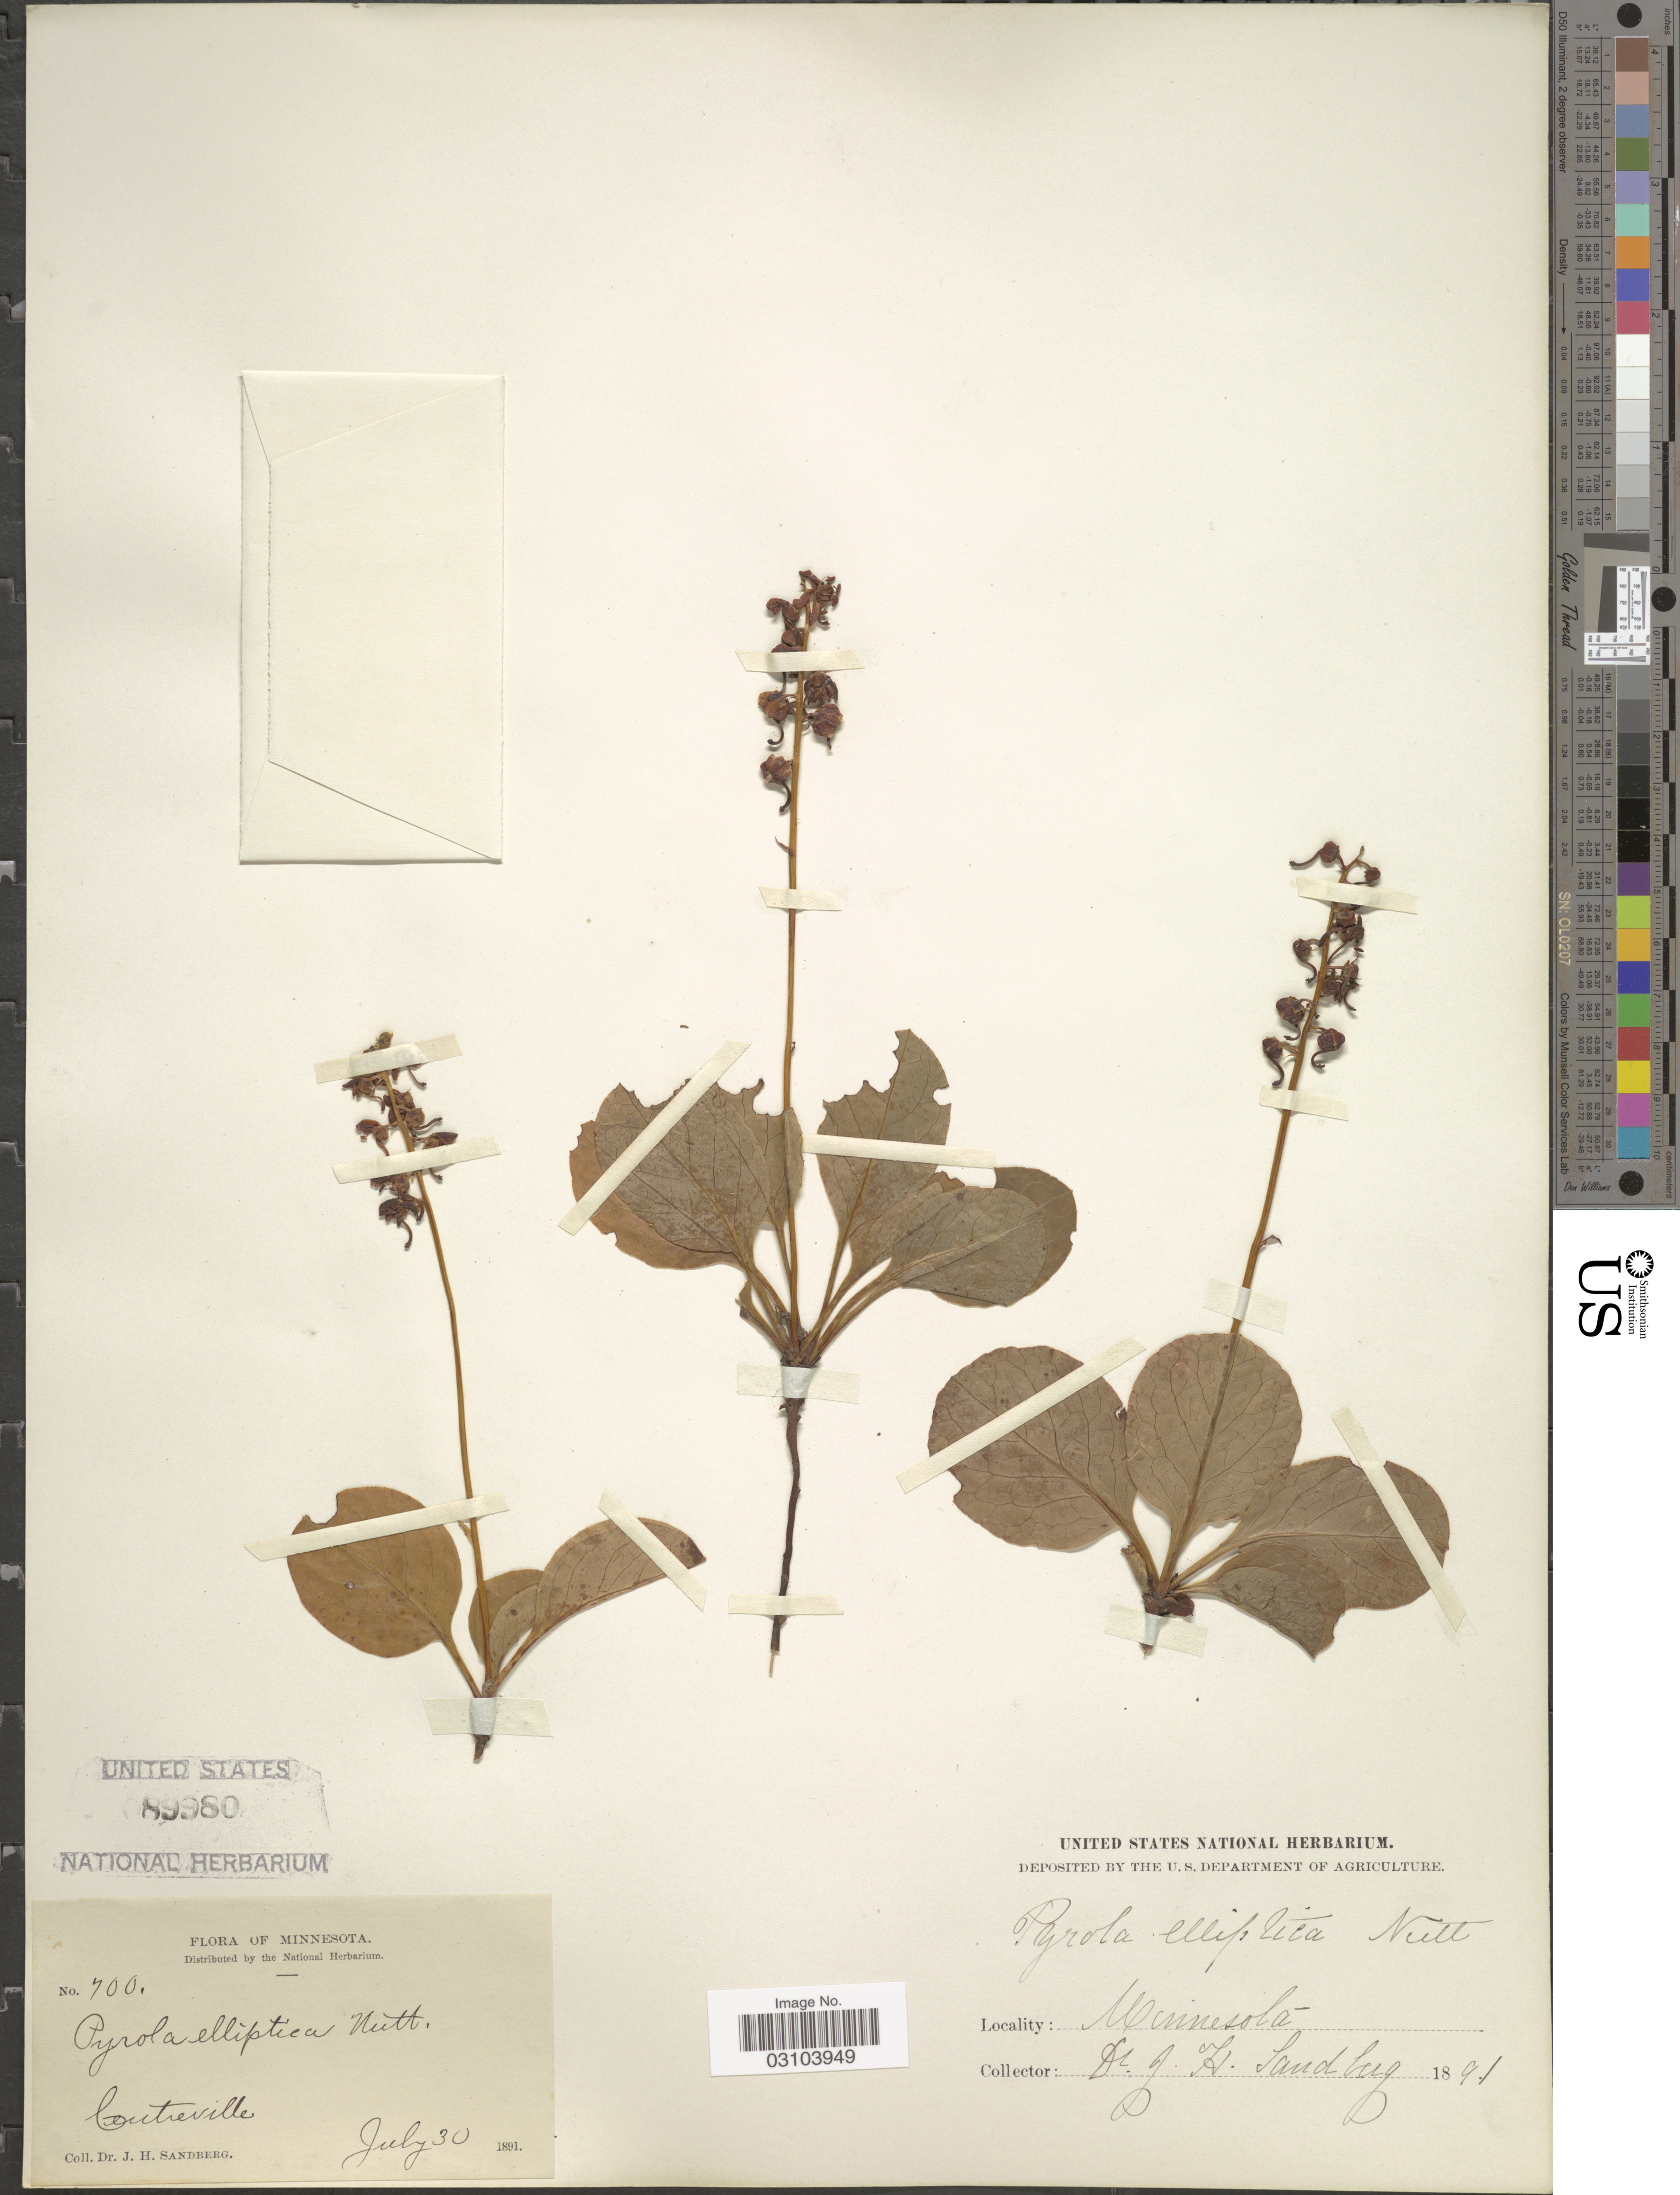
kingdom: Plantae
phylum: Tracheophyta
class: Magnoliopsida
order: Ericales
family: Ericaceae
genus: Pyrola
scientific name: Pyrola elliptica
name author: Nutt.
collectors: J. H. Sandberg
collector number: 700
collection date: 1891-07-30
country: United States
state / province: Minnesota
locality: Centreville.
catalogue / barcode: US 89980